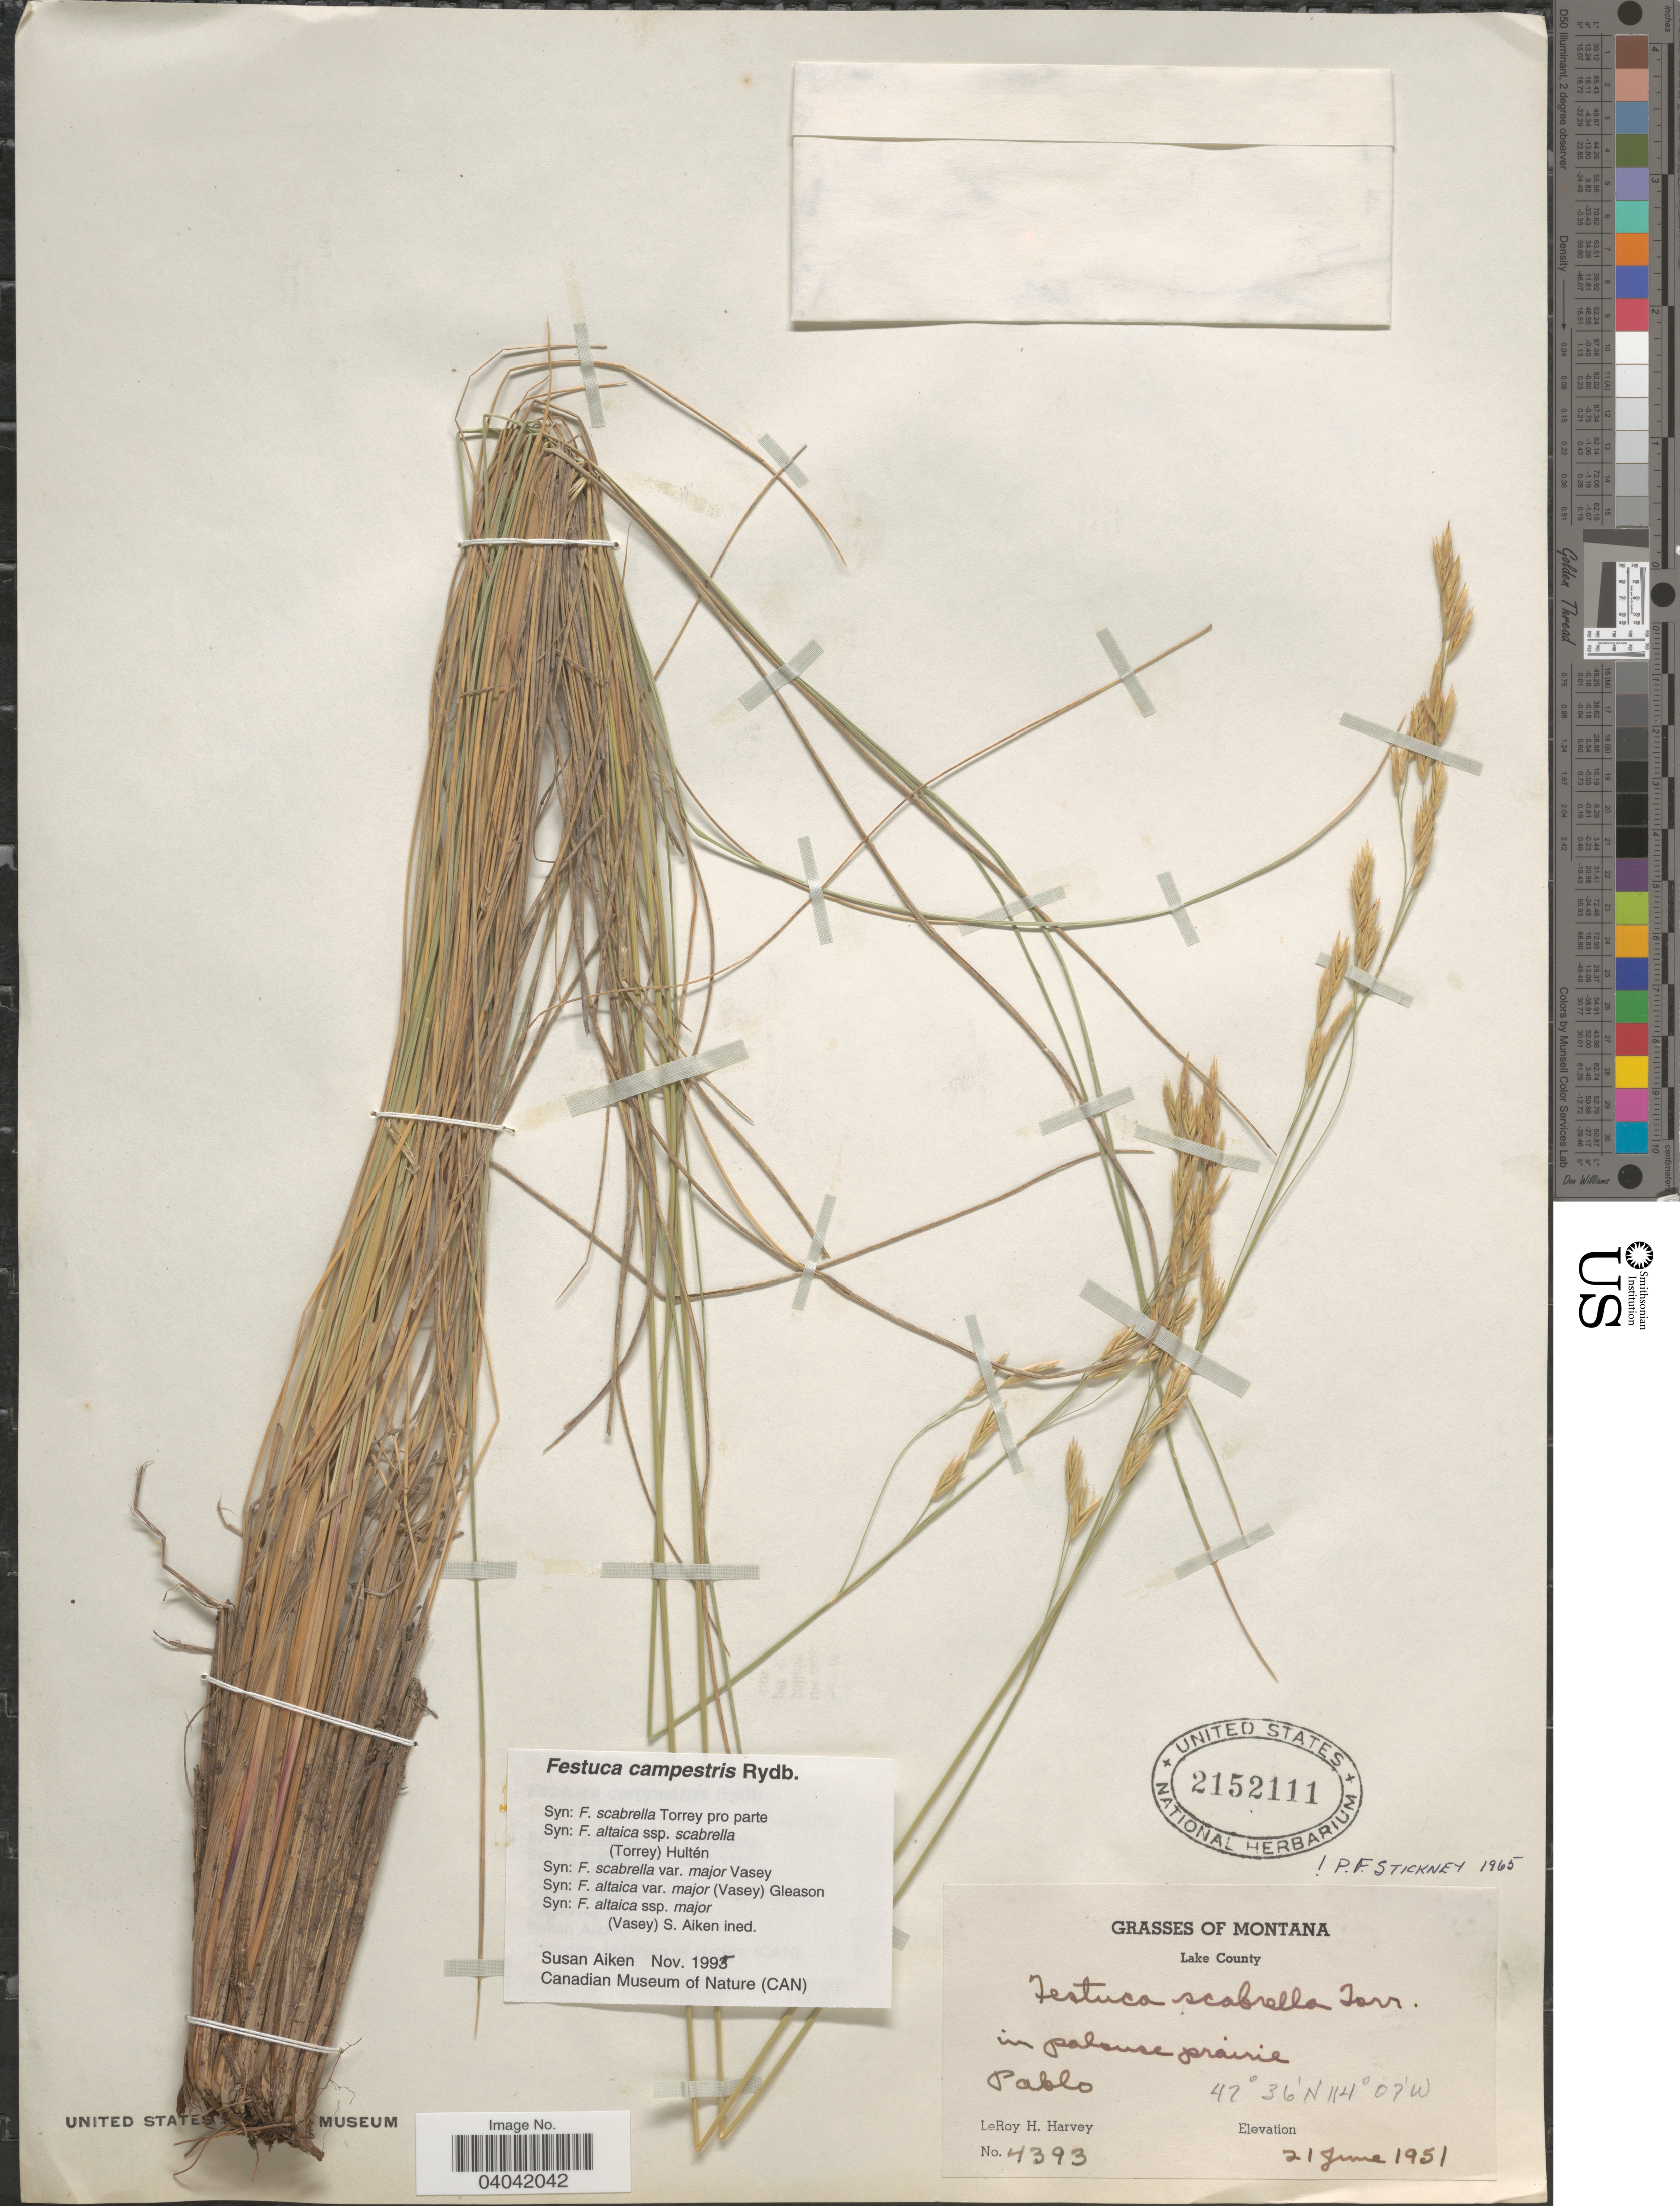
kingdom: Plantae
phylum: Tracheophyta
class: Liliopsida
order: Poales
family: Poaceae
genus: Festuca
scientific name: Festuca campestris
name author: Rydb.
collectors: L. H. Harvey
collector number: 4393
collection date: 1951-06-21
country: United States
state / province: Montana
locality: Lake County. Pablo.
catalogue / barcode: US 2152111